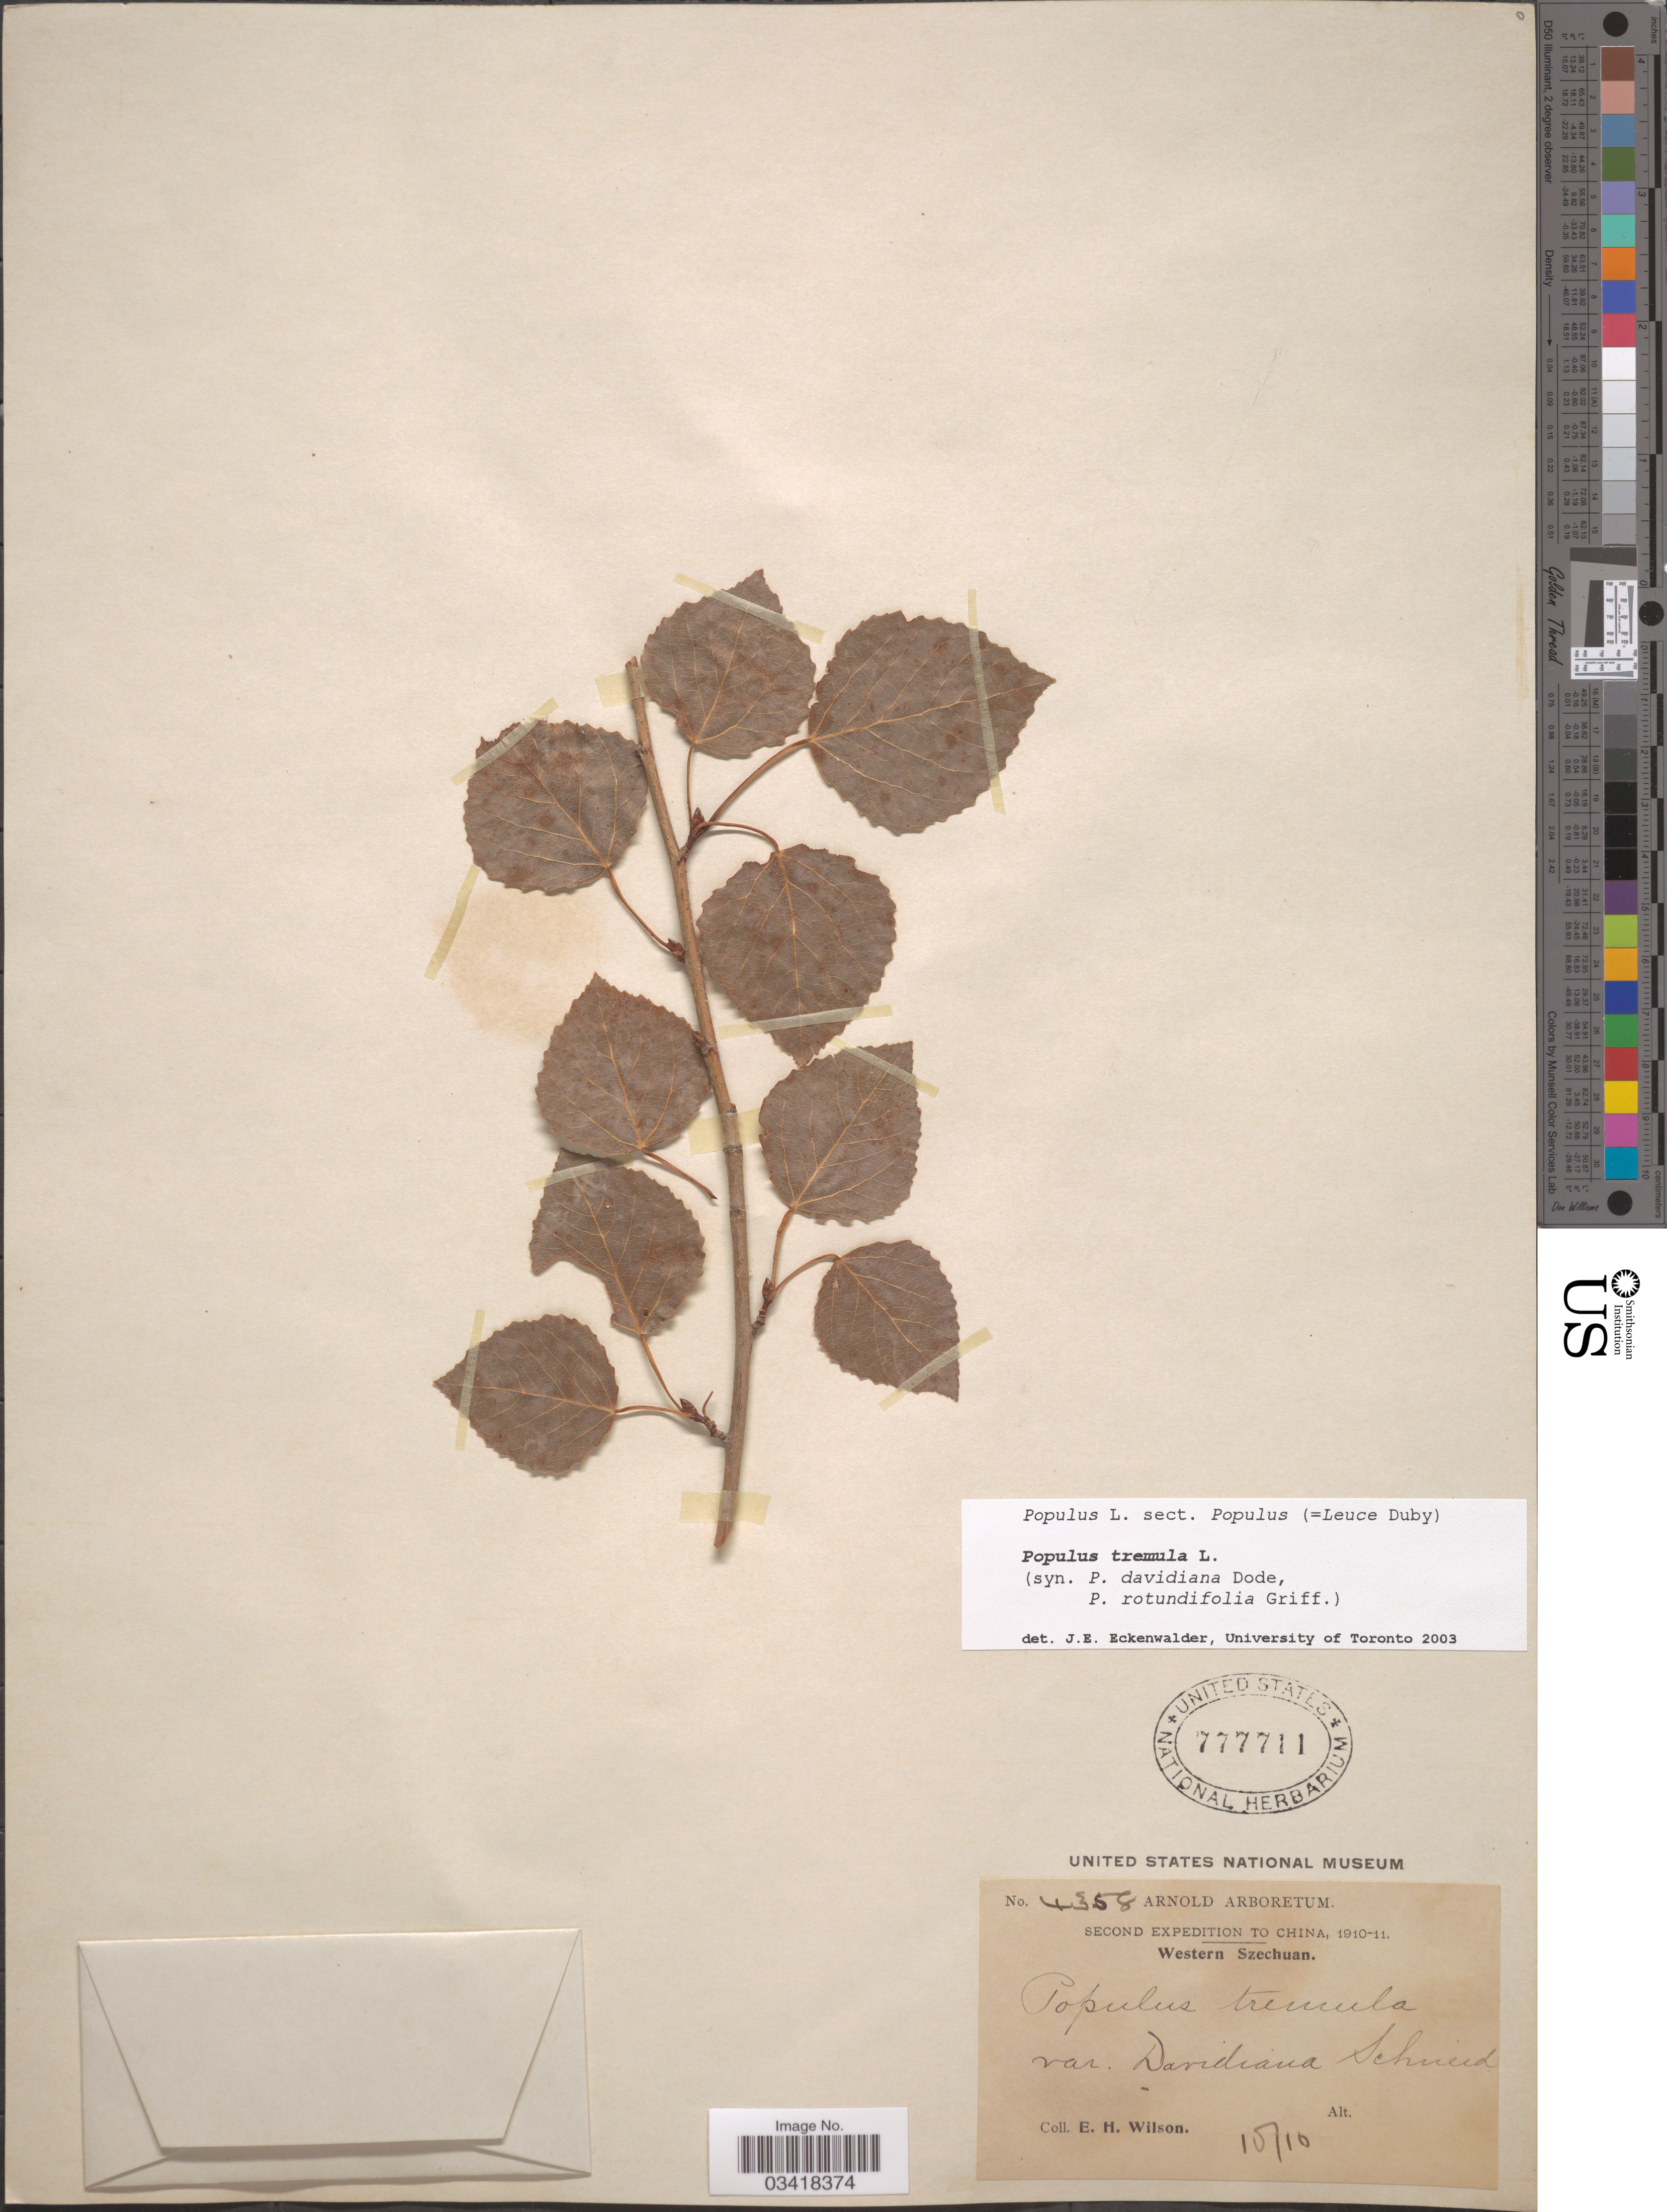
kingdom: Plantae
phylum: Tracheophyta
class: Magnoliopsida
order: Malpighiales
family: Salicaceae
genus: Populus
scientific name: Populus tremula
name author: L.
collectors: E. Wilson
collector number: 4358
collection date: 1910-10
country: China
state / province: Sichuan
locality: Western Szechuan.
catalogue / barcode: US 777711